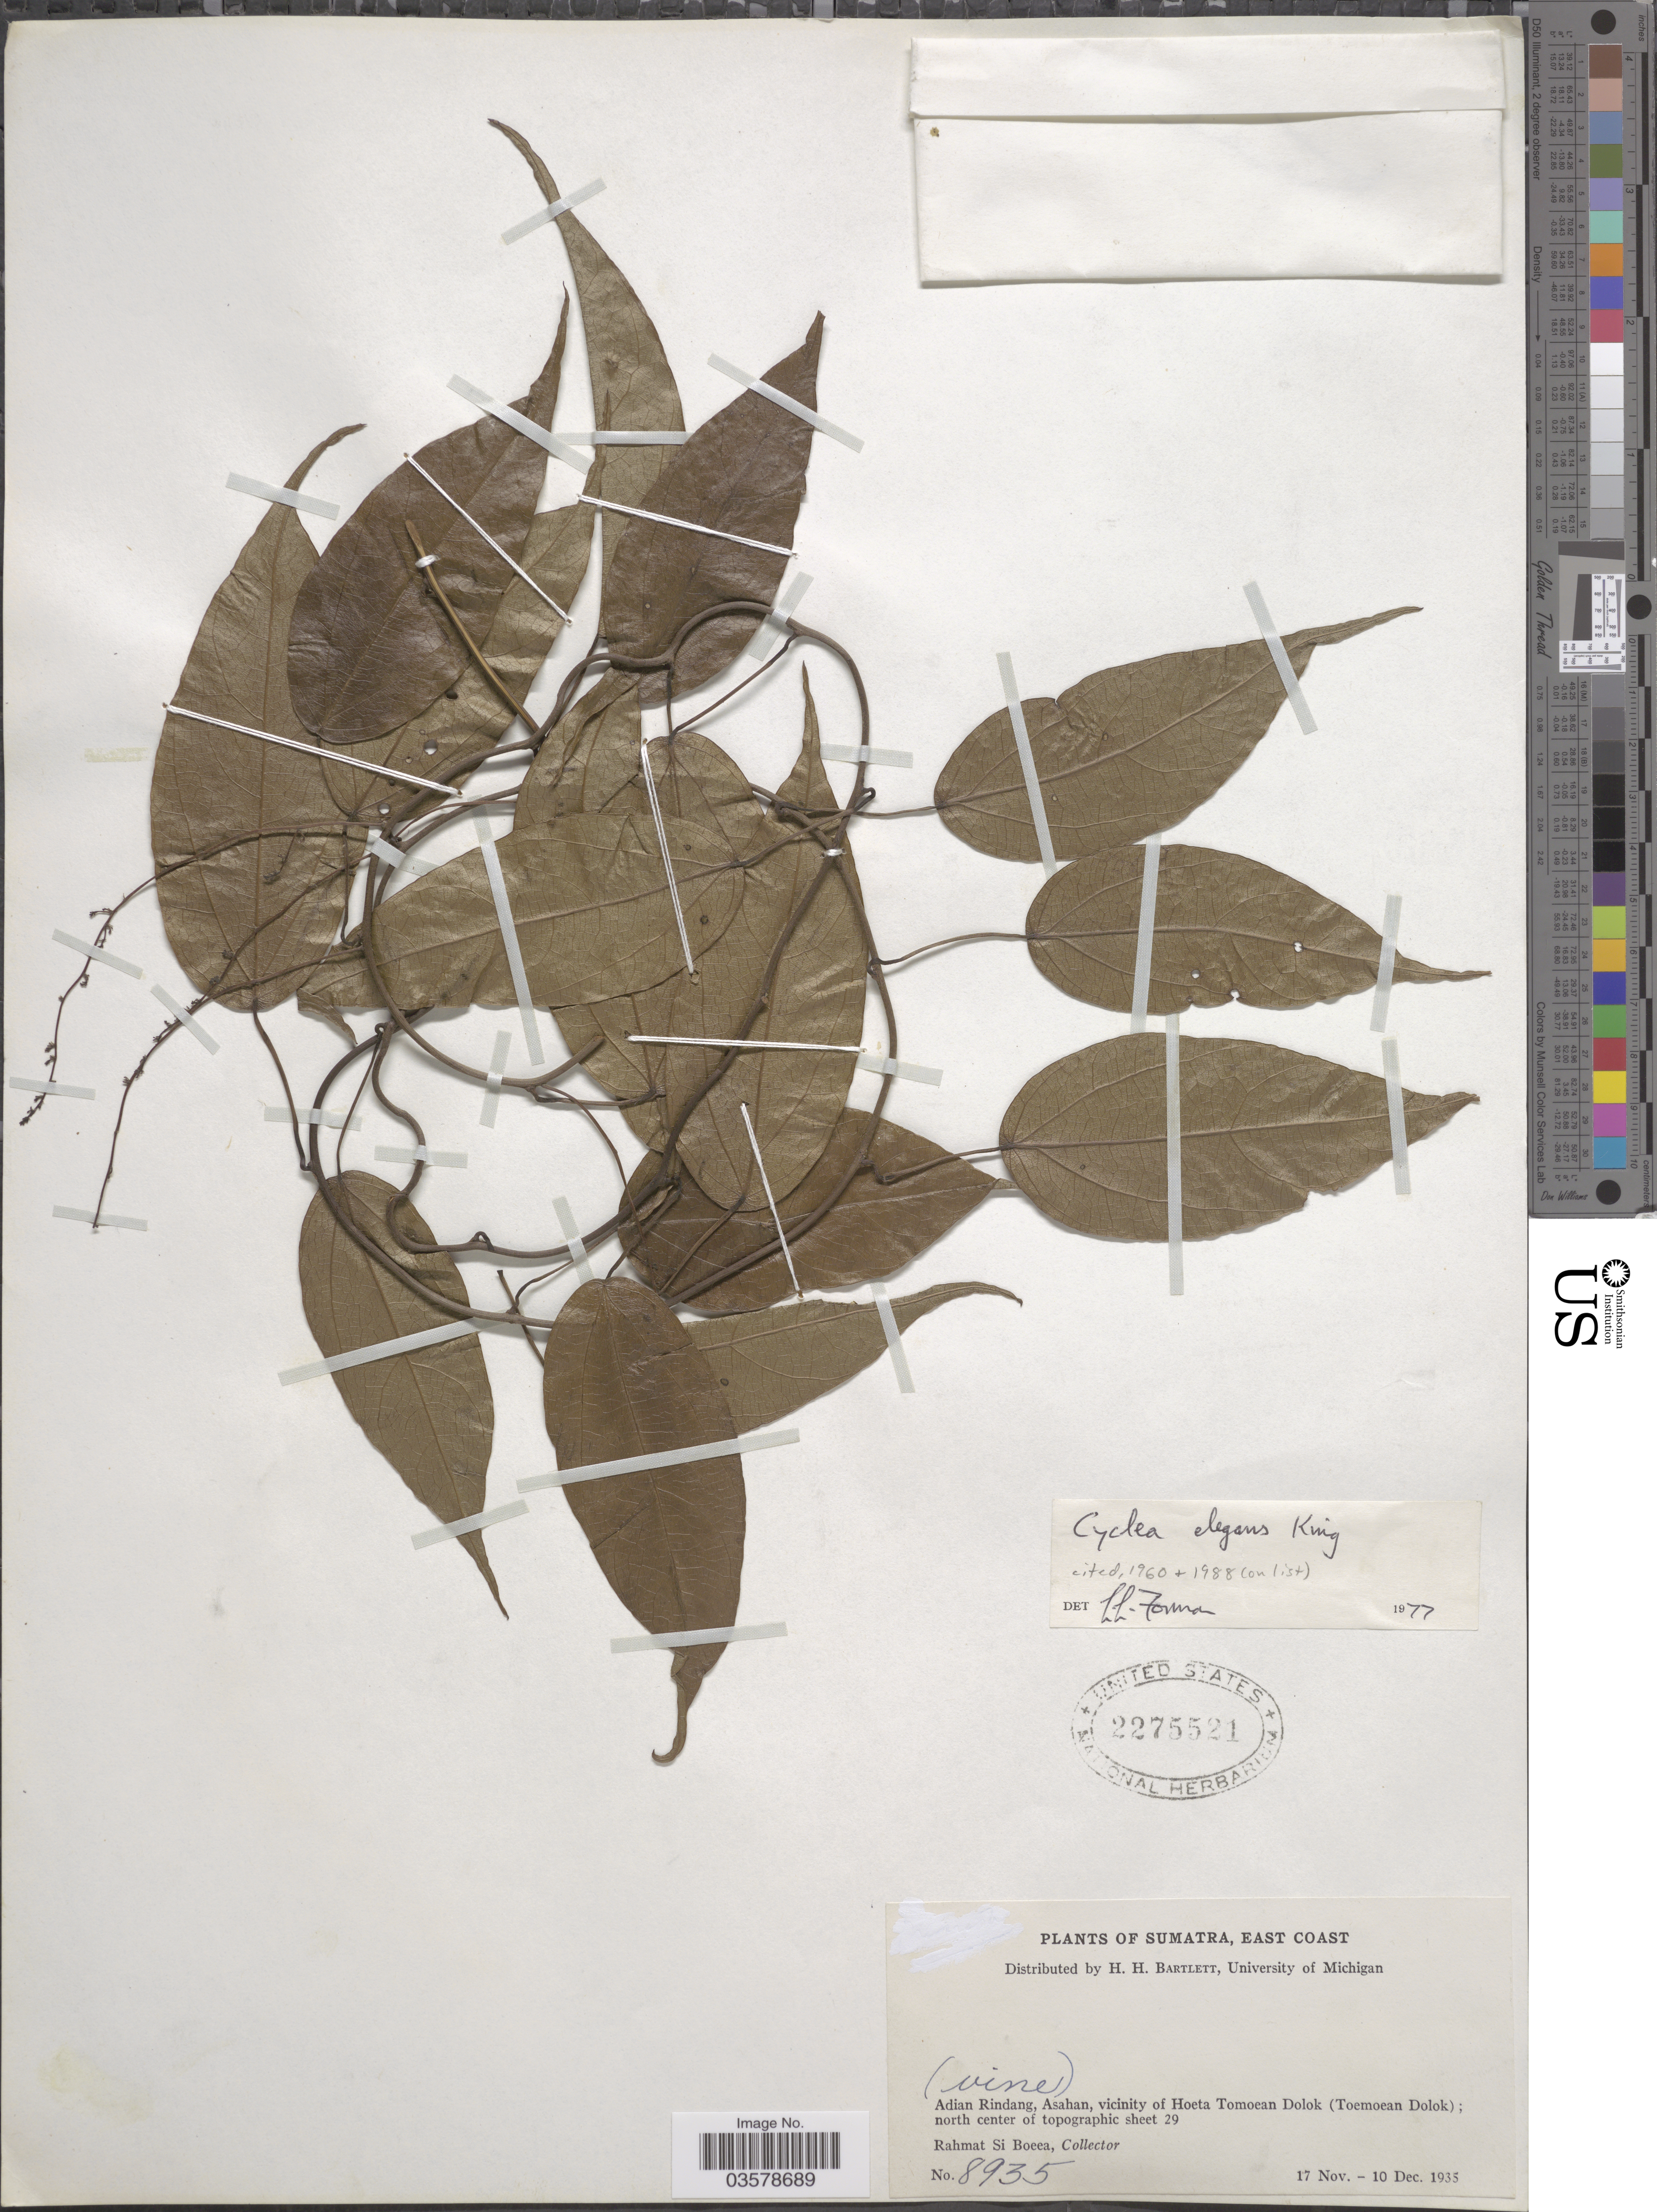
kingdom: Plantae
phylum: Tracheophyta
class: Magnoliopsida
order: Ranunculales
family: Menispermaceae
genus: Cyclea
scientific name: Cyclea elegans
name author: King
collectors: Rahmat Si Boeea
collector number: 8935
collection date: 1935-11-17/1935-12-10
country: Indonesia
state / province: Sumatra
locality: East Coast. Adian Rindang, Asahan, vicinity of Hoeta Tomoean Dolok (Toemoean Dolok); north center of topographic sheet 29.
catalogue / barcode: US 2275521